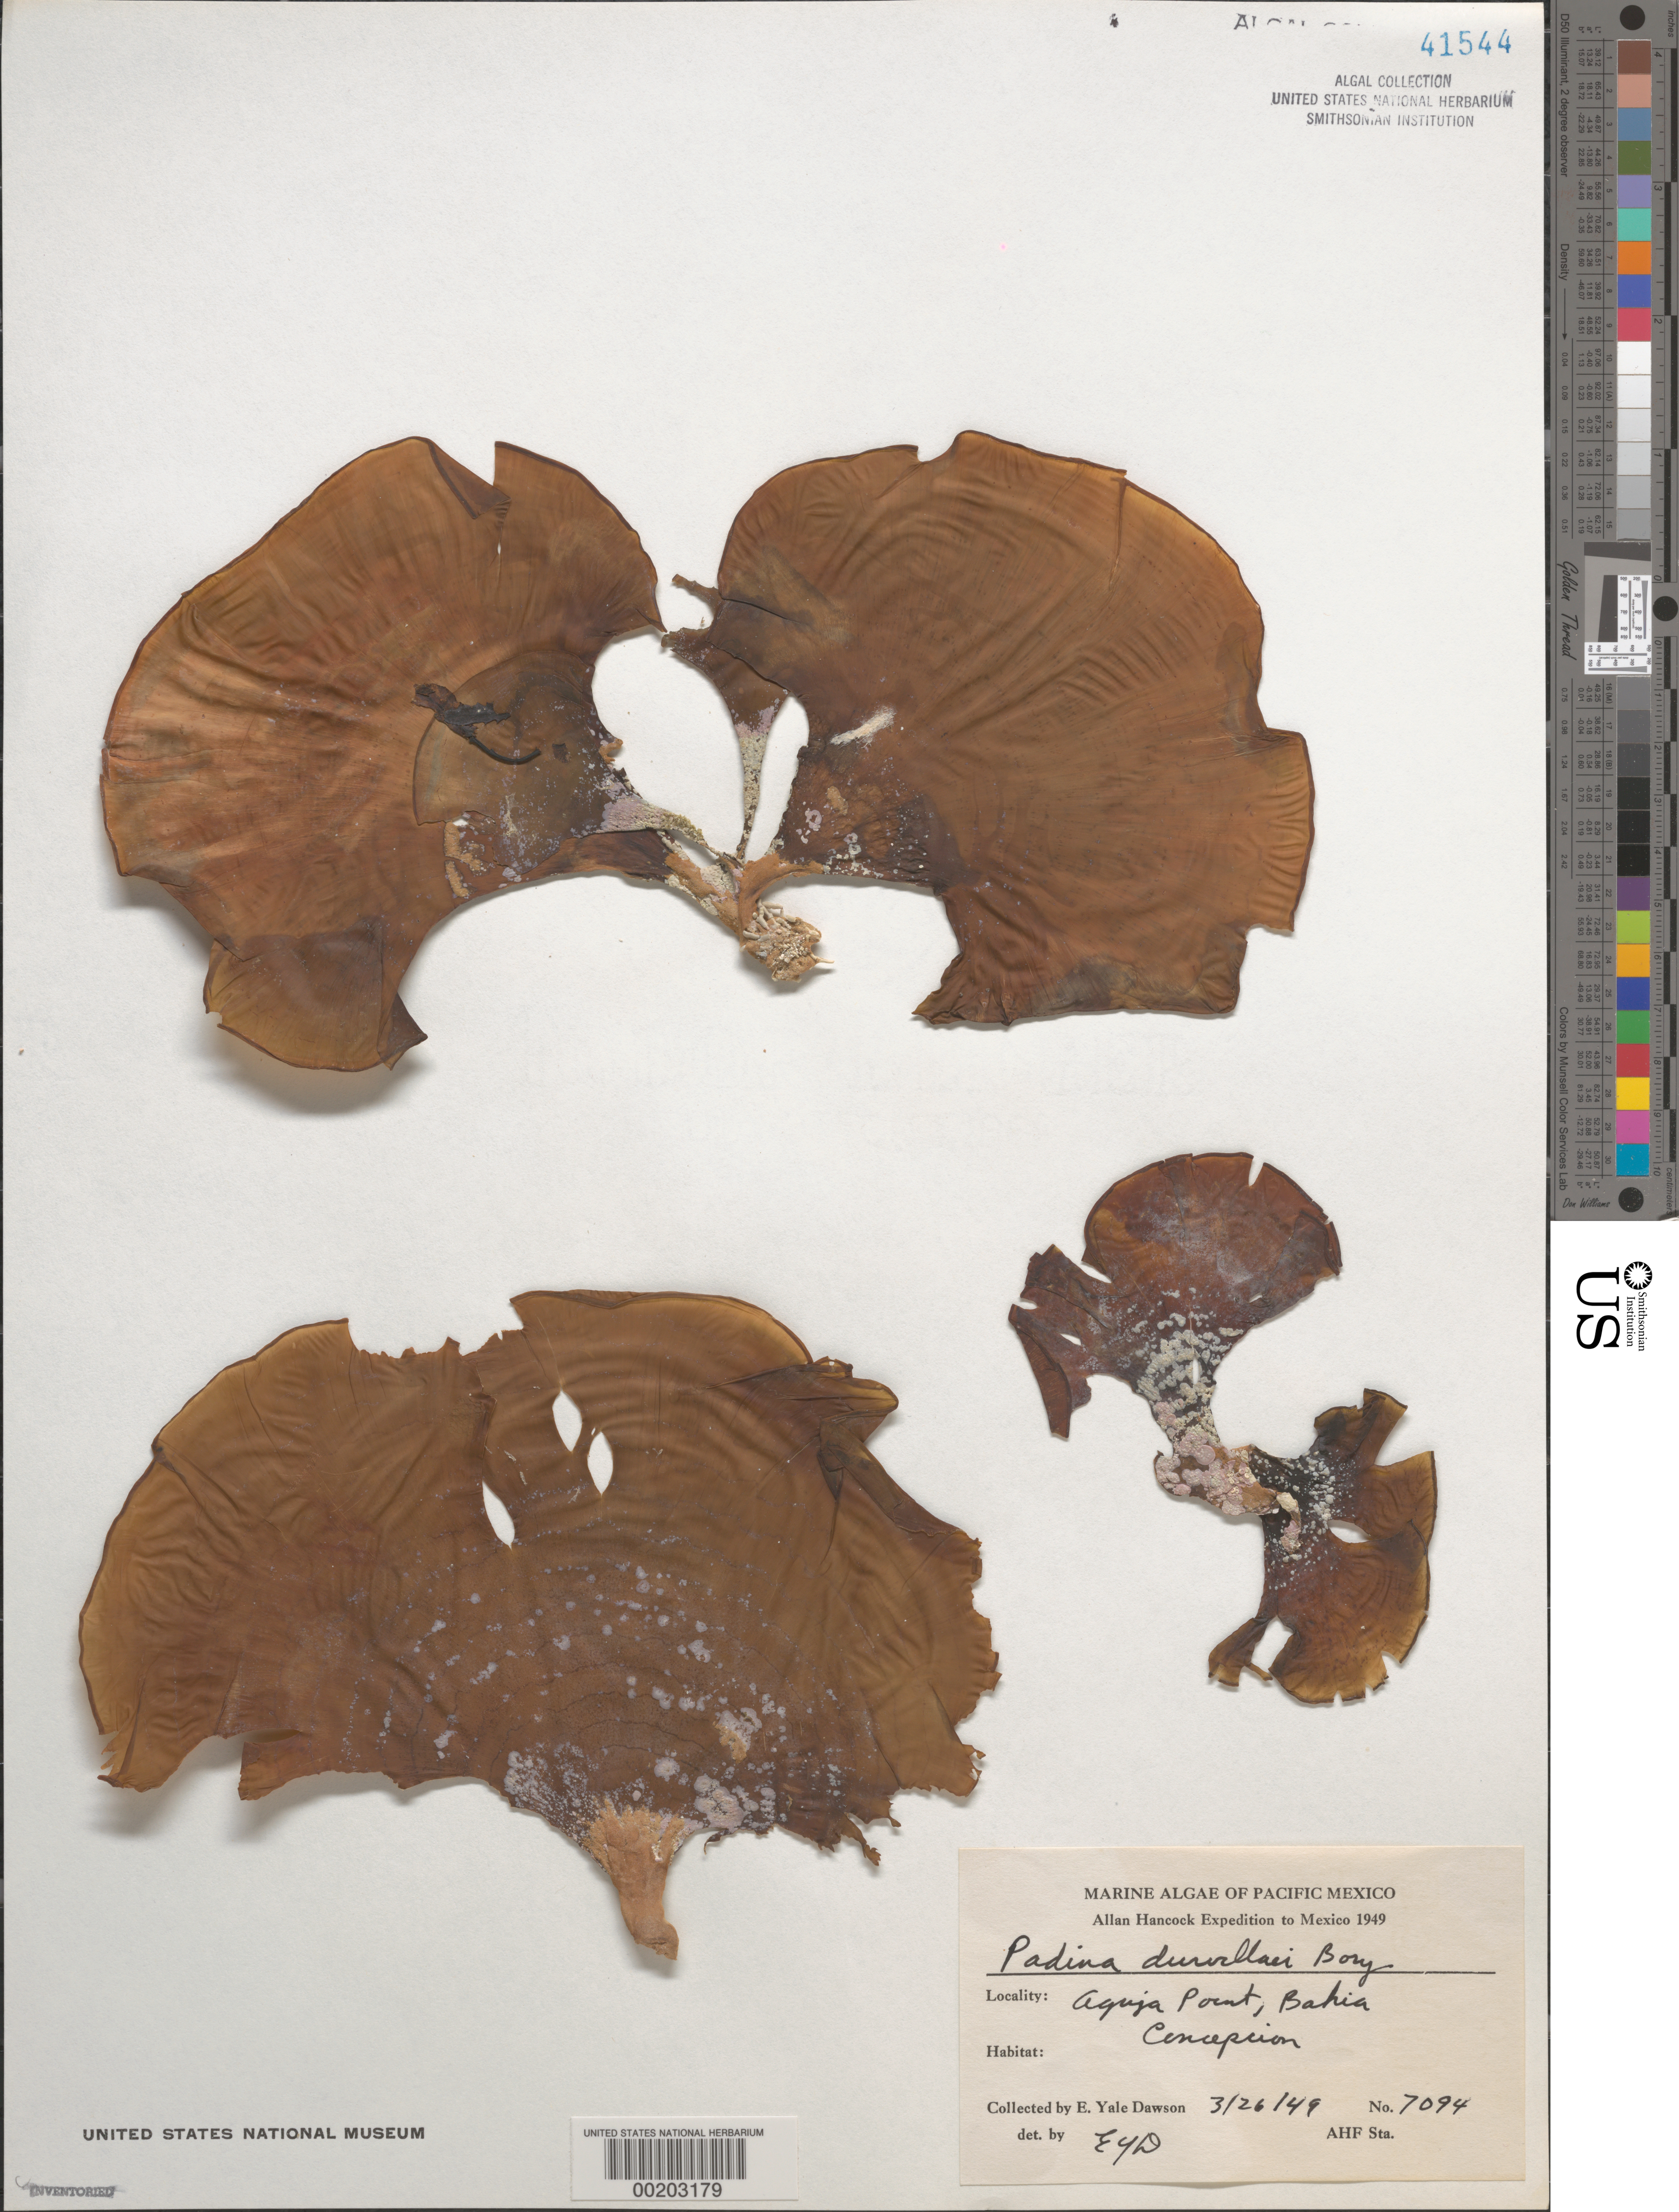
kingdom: Chromista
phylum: Ochrophyta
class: Phaeophyceae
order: Dictyotales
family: Dictyotaceae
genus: Padina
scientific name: Padina durvillaei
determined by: Dawson, E. Y.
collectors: E. Y. Dawson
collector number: EYD 7094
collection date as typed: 26 Mar 1949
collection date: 1949-03-26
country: Mexico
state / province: Baja California Sur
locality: Aguja Point, Bahia Concepcion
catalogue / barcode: US 41544